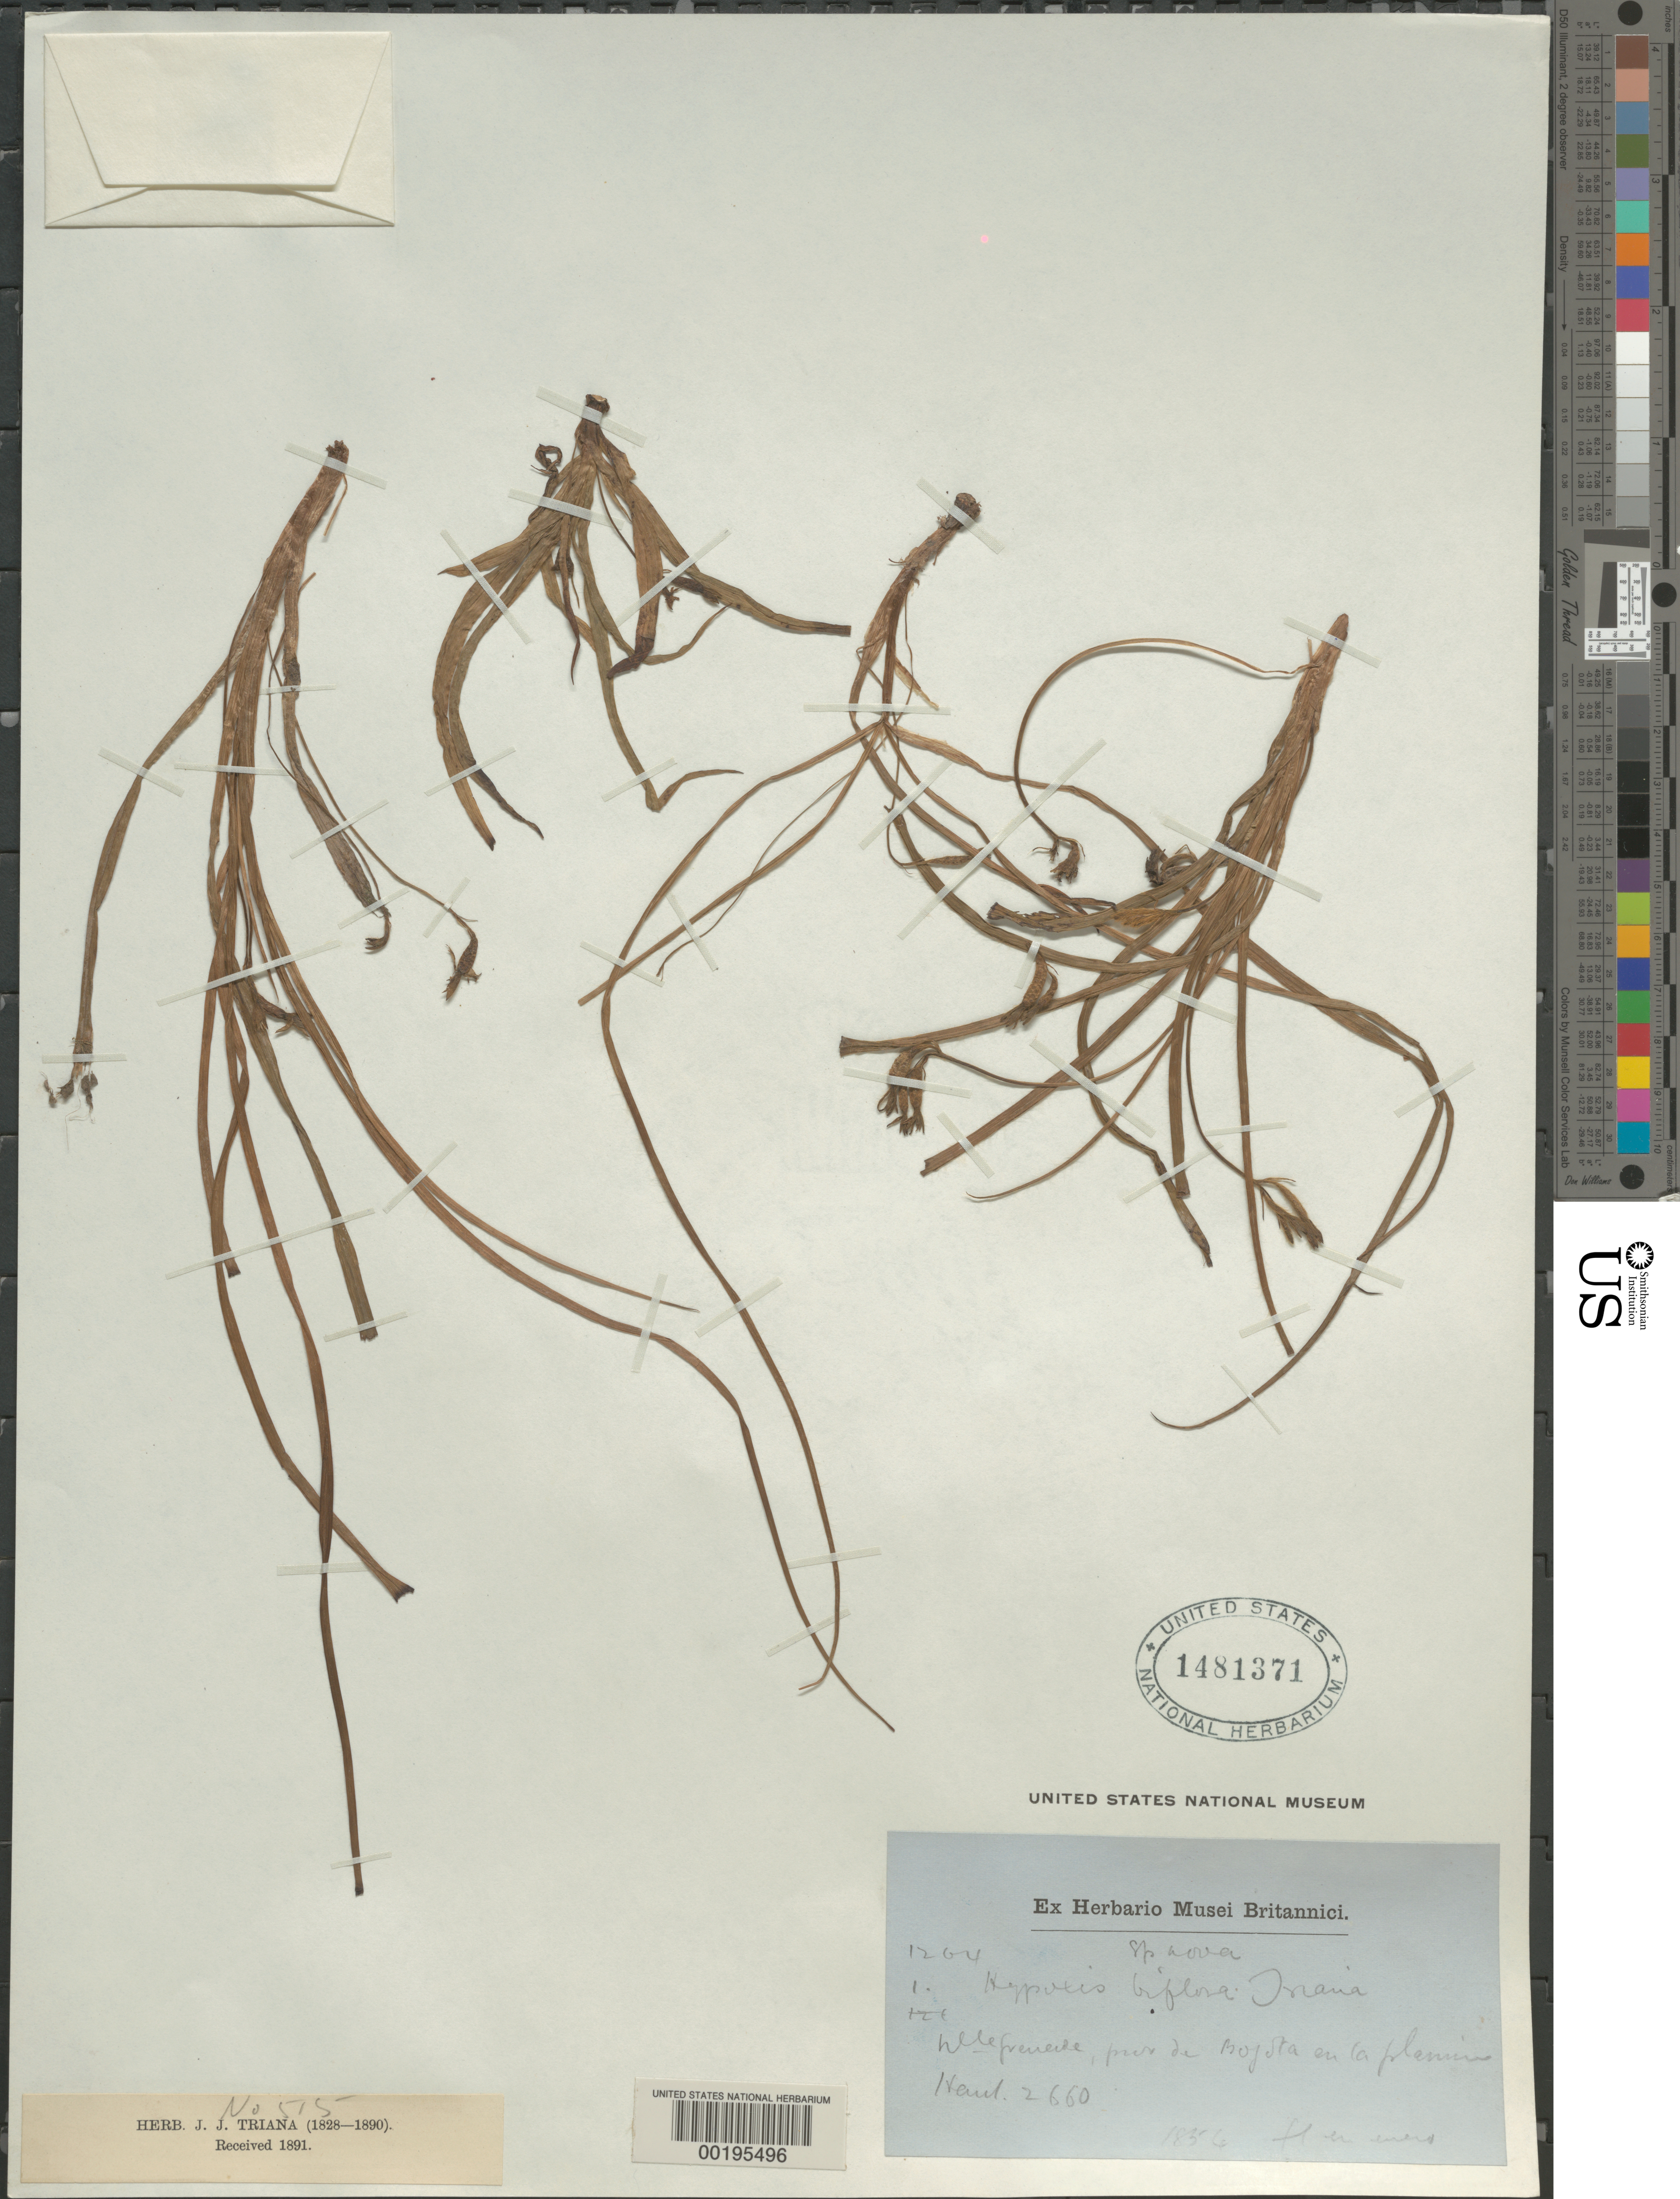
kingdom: Plantae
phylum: Tracheophyta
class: Liliopsida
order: Asparagales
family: Hypoxidaceae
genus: Hypoxis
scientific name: Hypoxis sp.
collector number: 1204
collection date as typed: Jan 1856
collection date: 1856-01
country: Germany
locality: Gorgenthal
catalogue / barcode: US 1481371